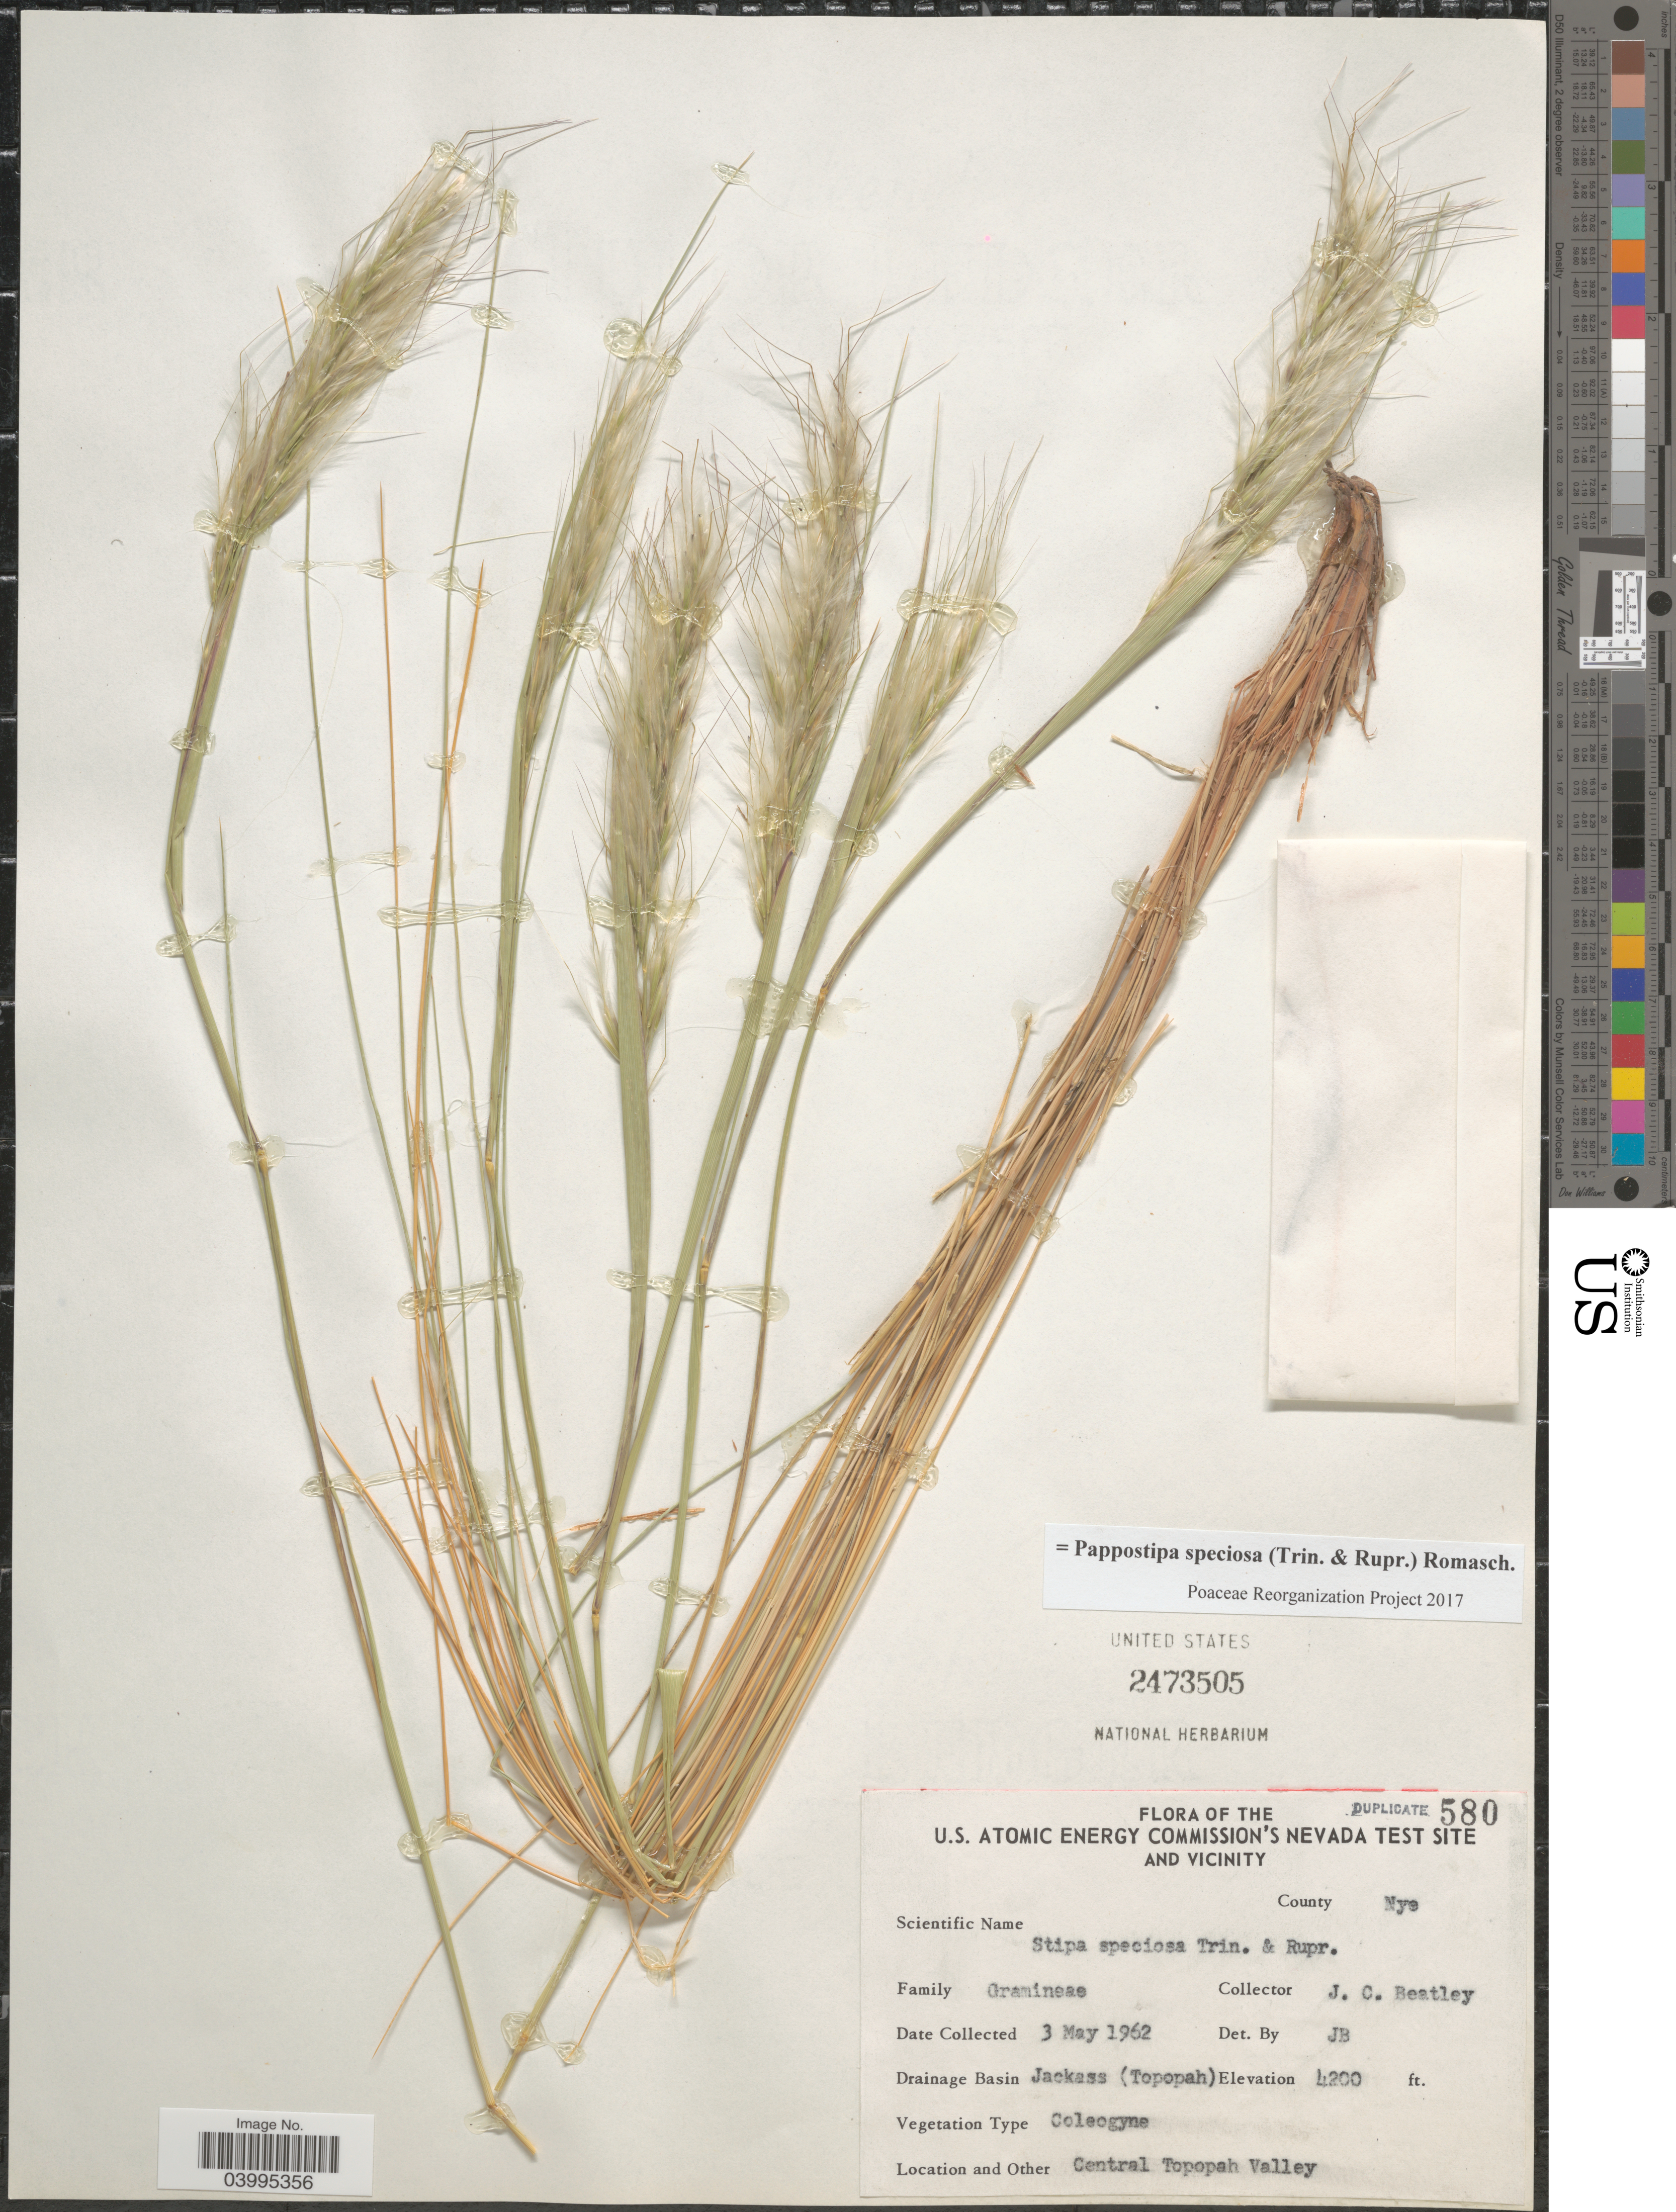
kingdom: Plantae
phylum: Tracheophyta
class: Liliopsida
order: Poales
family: Poaceae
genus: Pappostipa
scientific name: Pappostipa speciosa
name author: (Trin. & Rupr.) Romasch.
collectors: J. C. Beatley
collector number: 580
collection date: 1962-05-03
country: United States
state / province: Nevada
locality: The U.S. Atomic Energy Commission Nevada Test Site and Vicinity. County Nye. Drainage Basin Jackass (Topopah). Central Topopah Valley.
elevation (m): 1280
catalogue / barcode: US 2473505